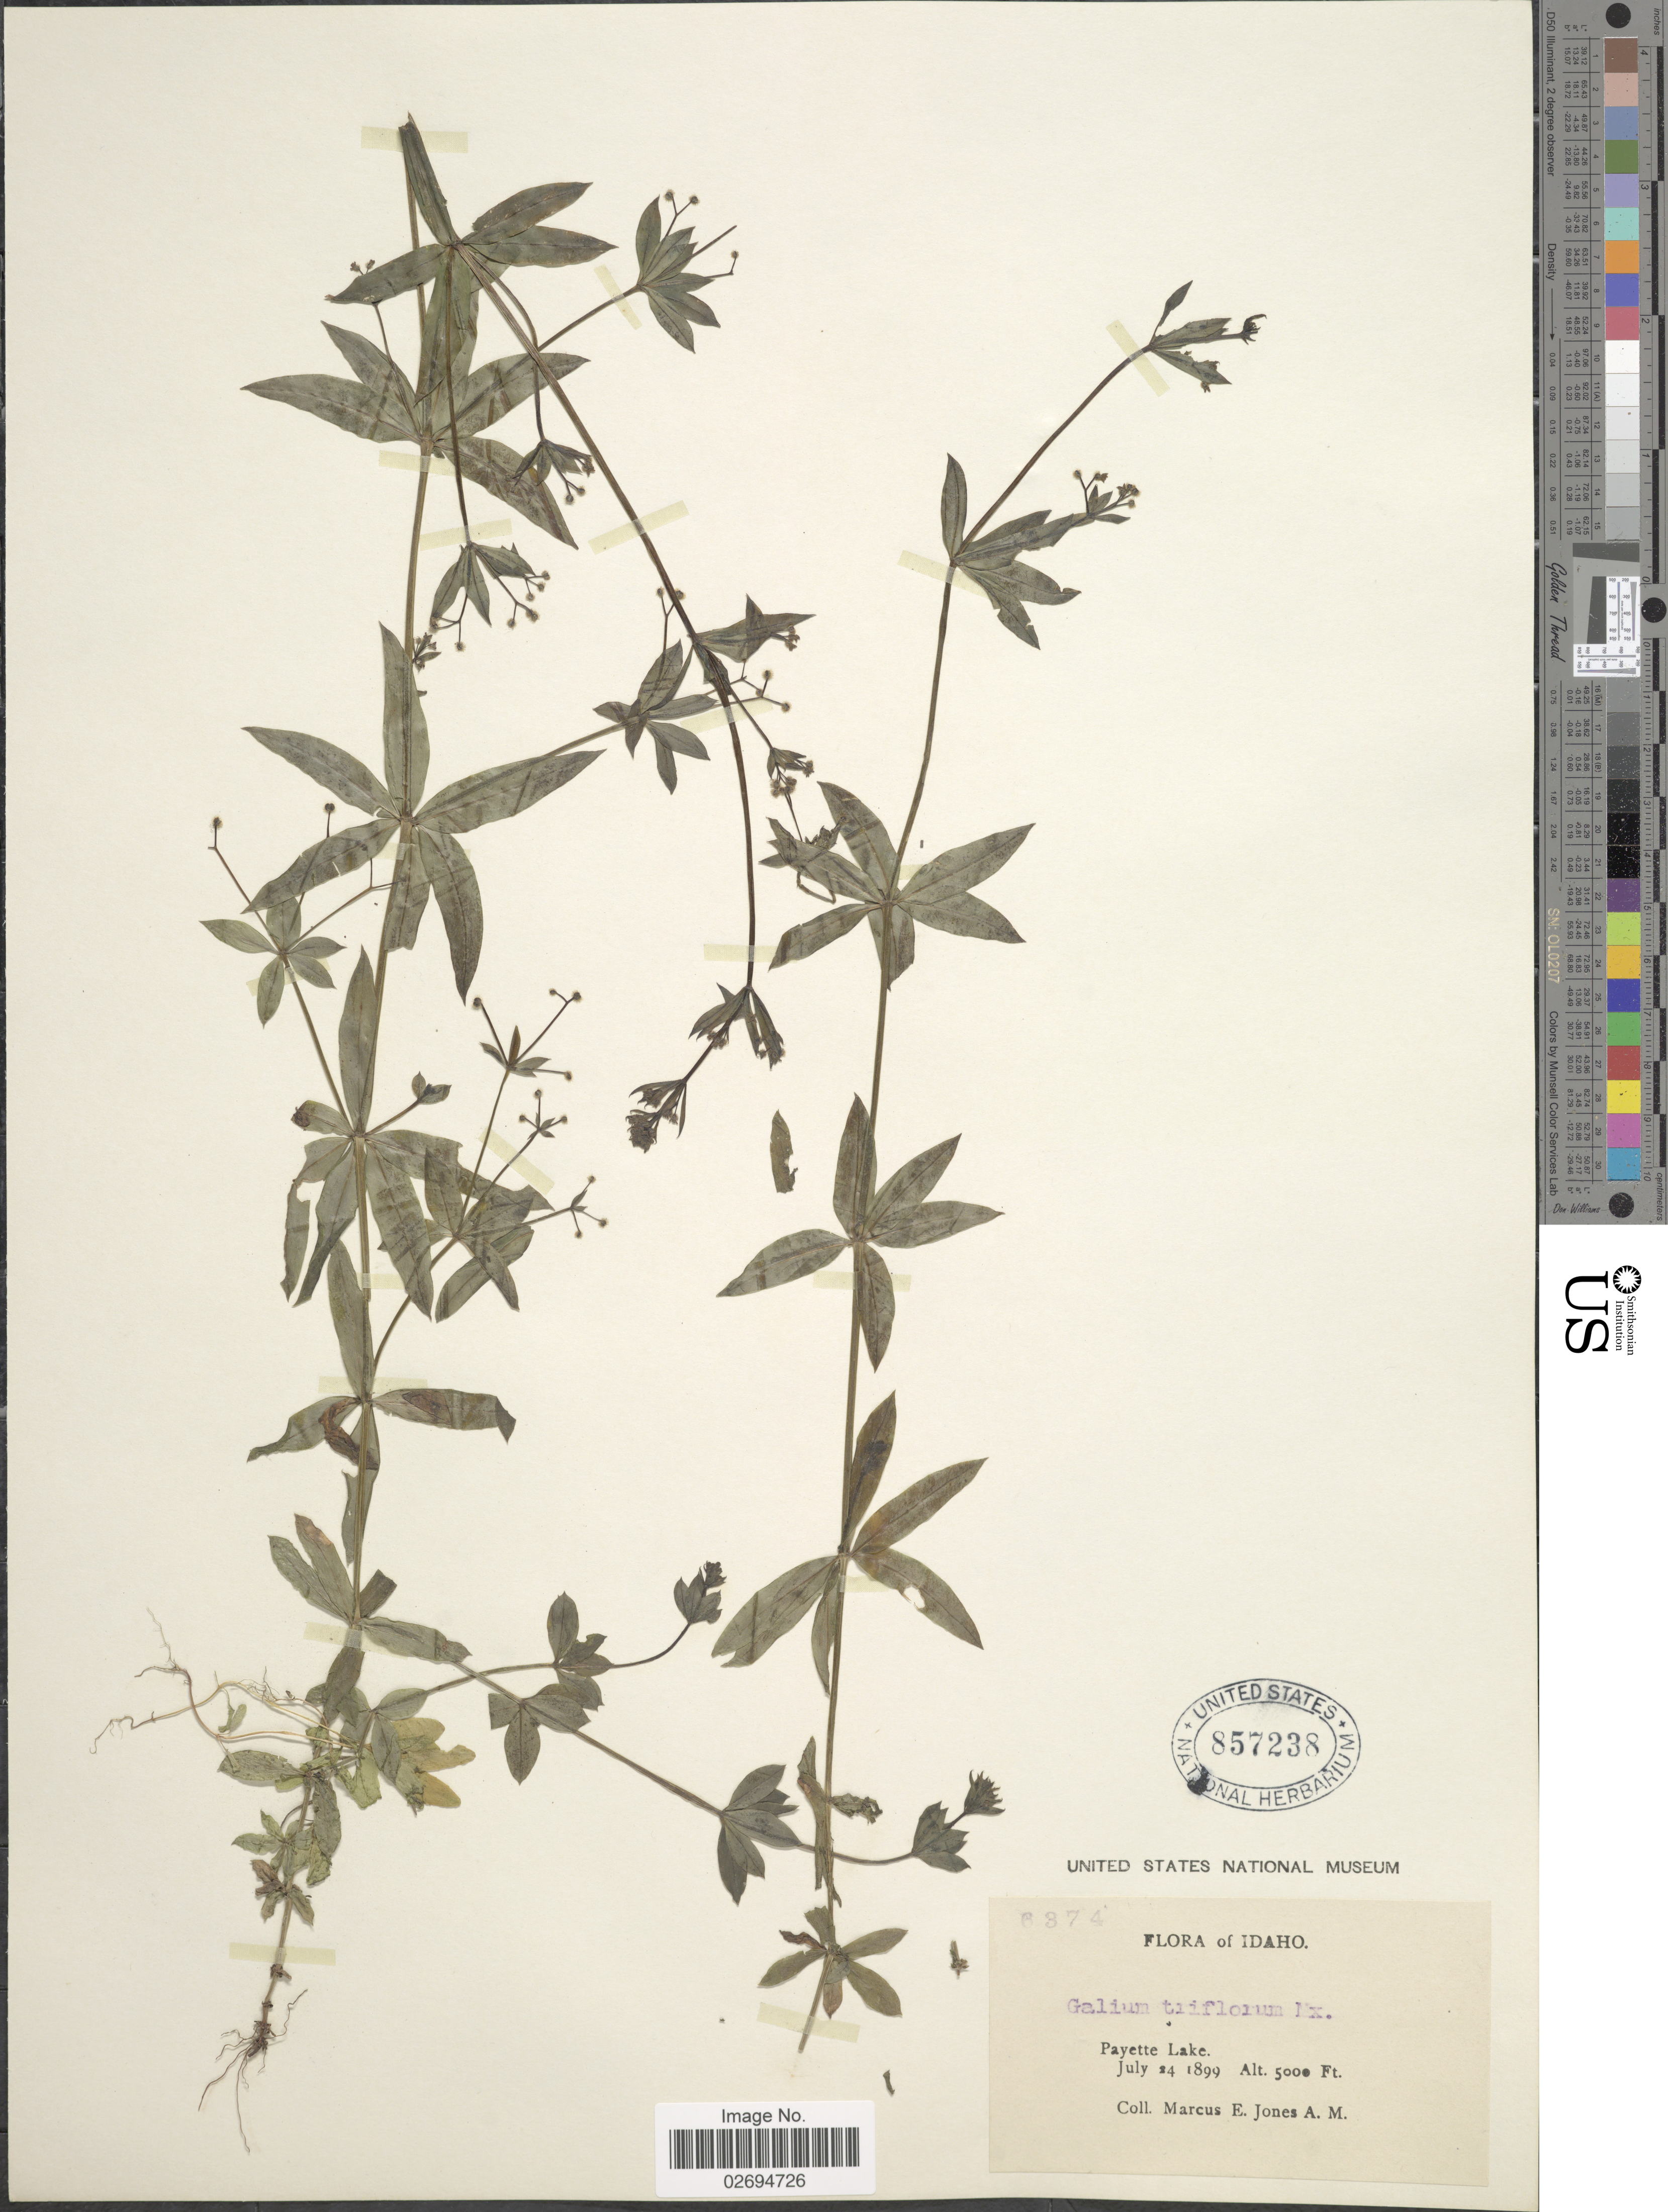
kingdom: Plantae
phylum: Tracheophyta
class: Magnoliopsida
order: Gentianales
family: Rubiaceae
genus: Galium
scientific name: Galium triflorum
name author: Michx.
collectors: M. E. Jones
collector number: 6374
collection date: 1899-07-24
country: United States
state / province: Idaho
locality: Payette Lake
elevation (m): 1524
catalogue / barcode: US 857238